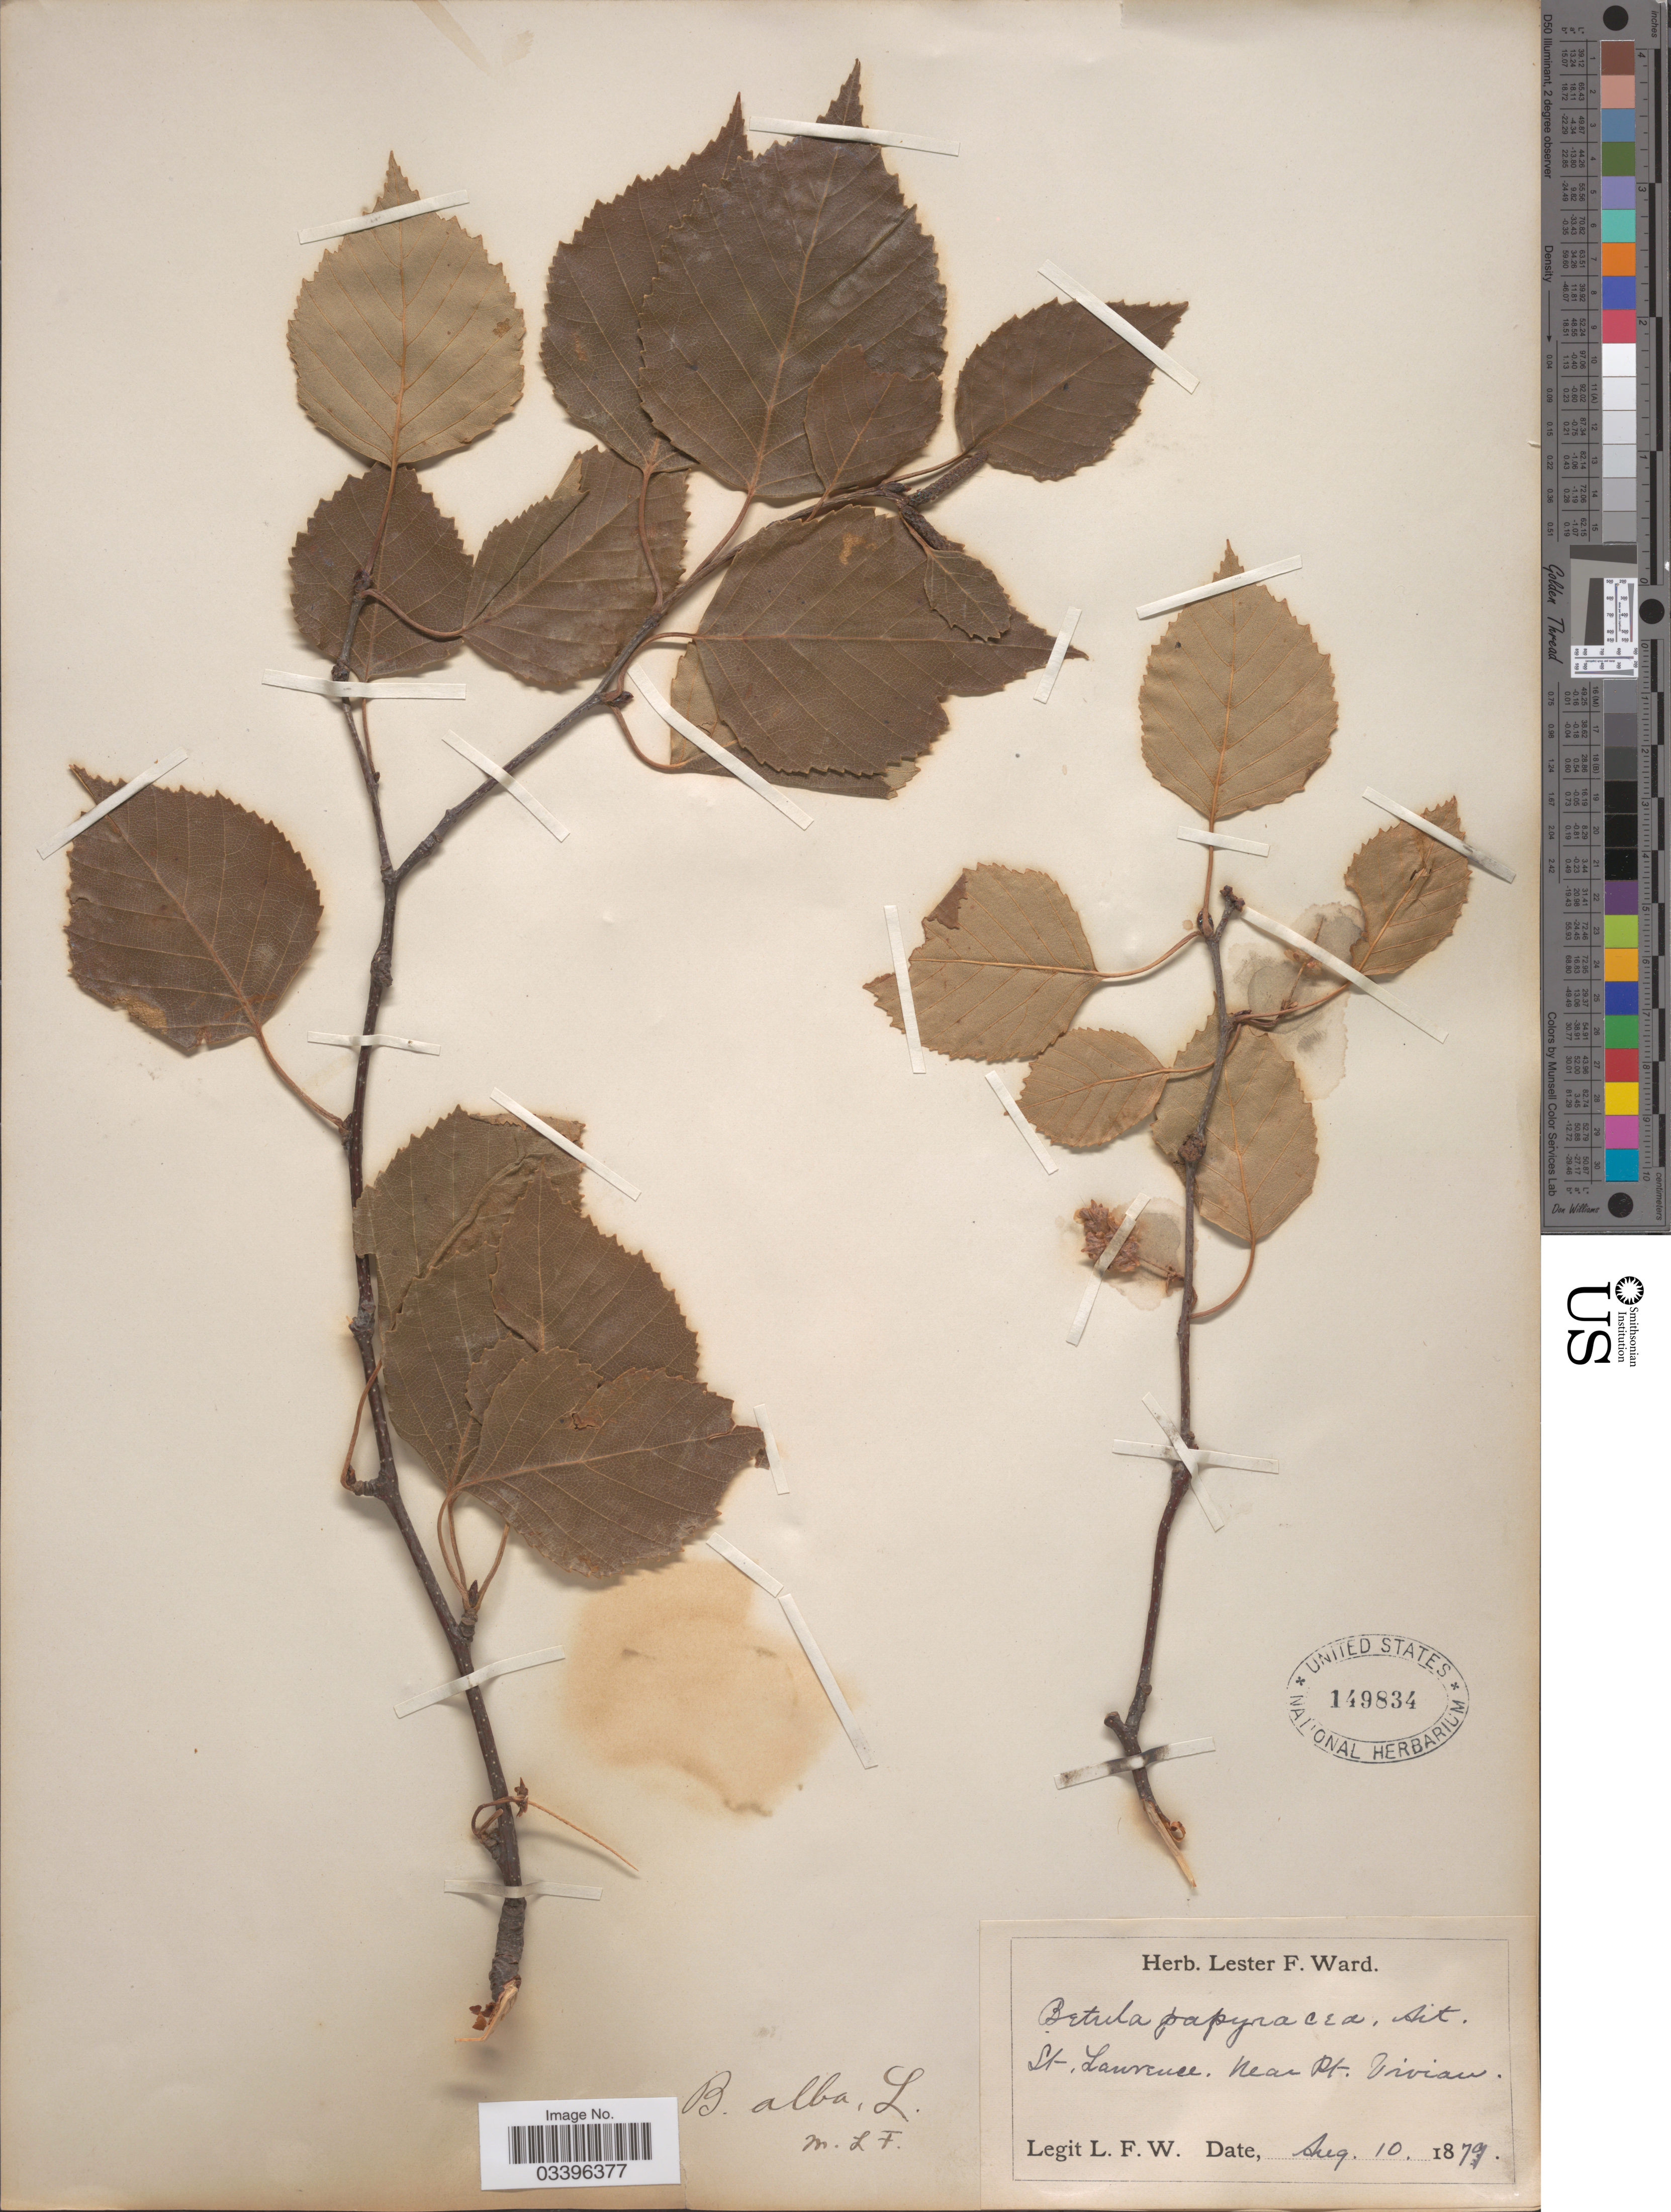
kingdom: Plantae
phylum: Tracheophyta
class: Magnoliopsida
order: Fagales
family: Betulaceae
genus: Betula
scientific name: Betula papyrifera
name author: Marshall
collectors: L. F. Ward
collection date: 1879-08-10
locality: St. Lawrence. Near Pt. Vivian.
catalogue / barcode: US 149834